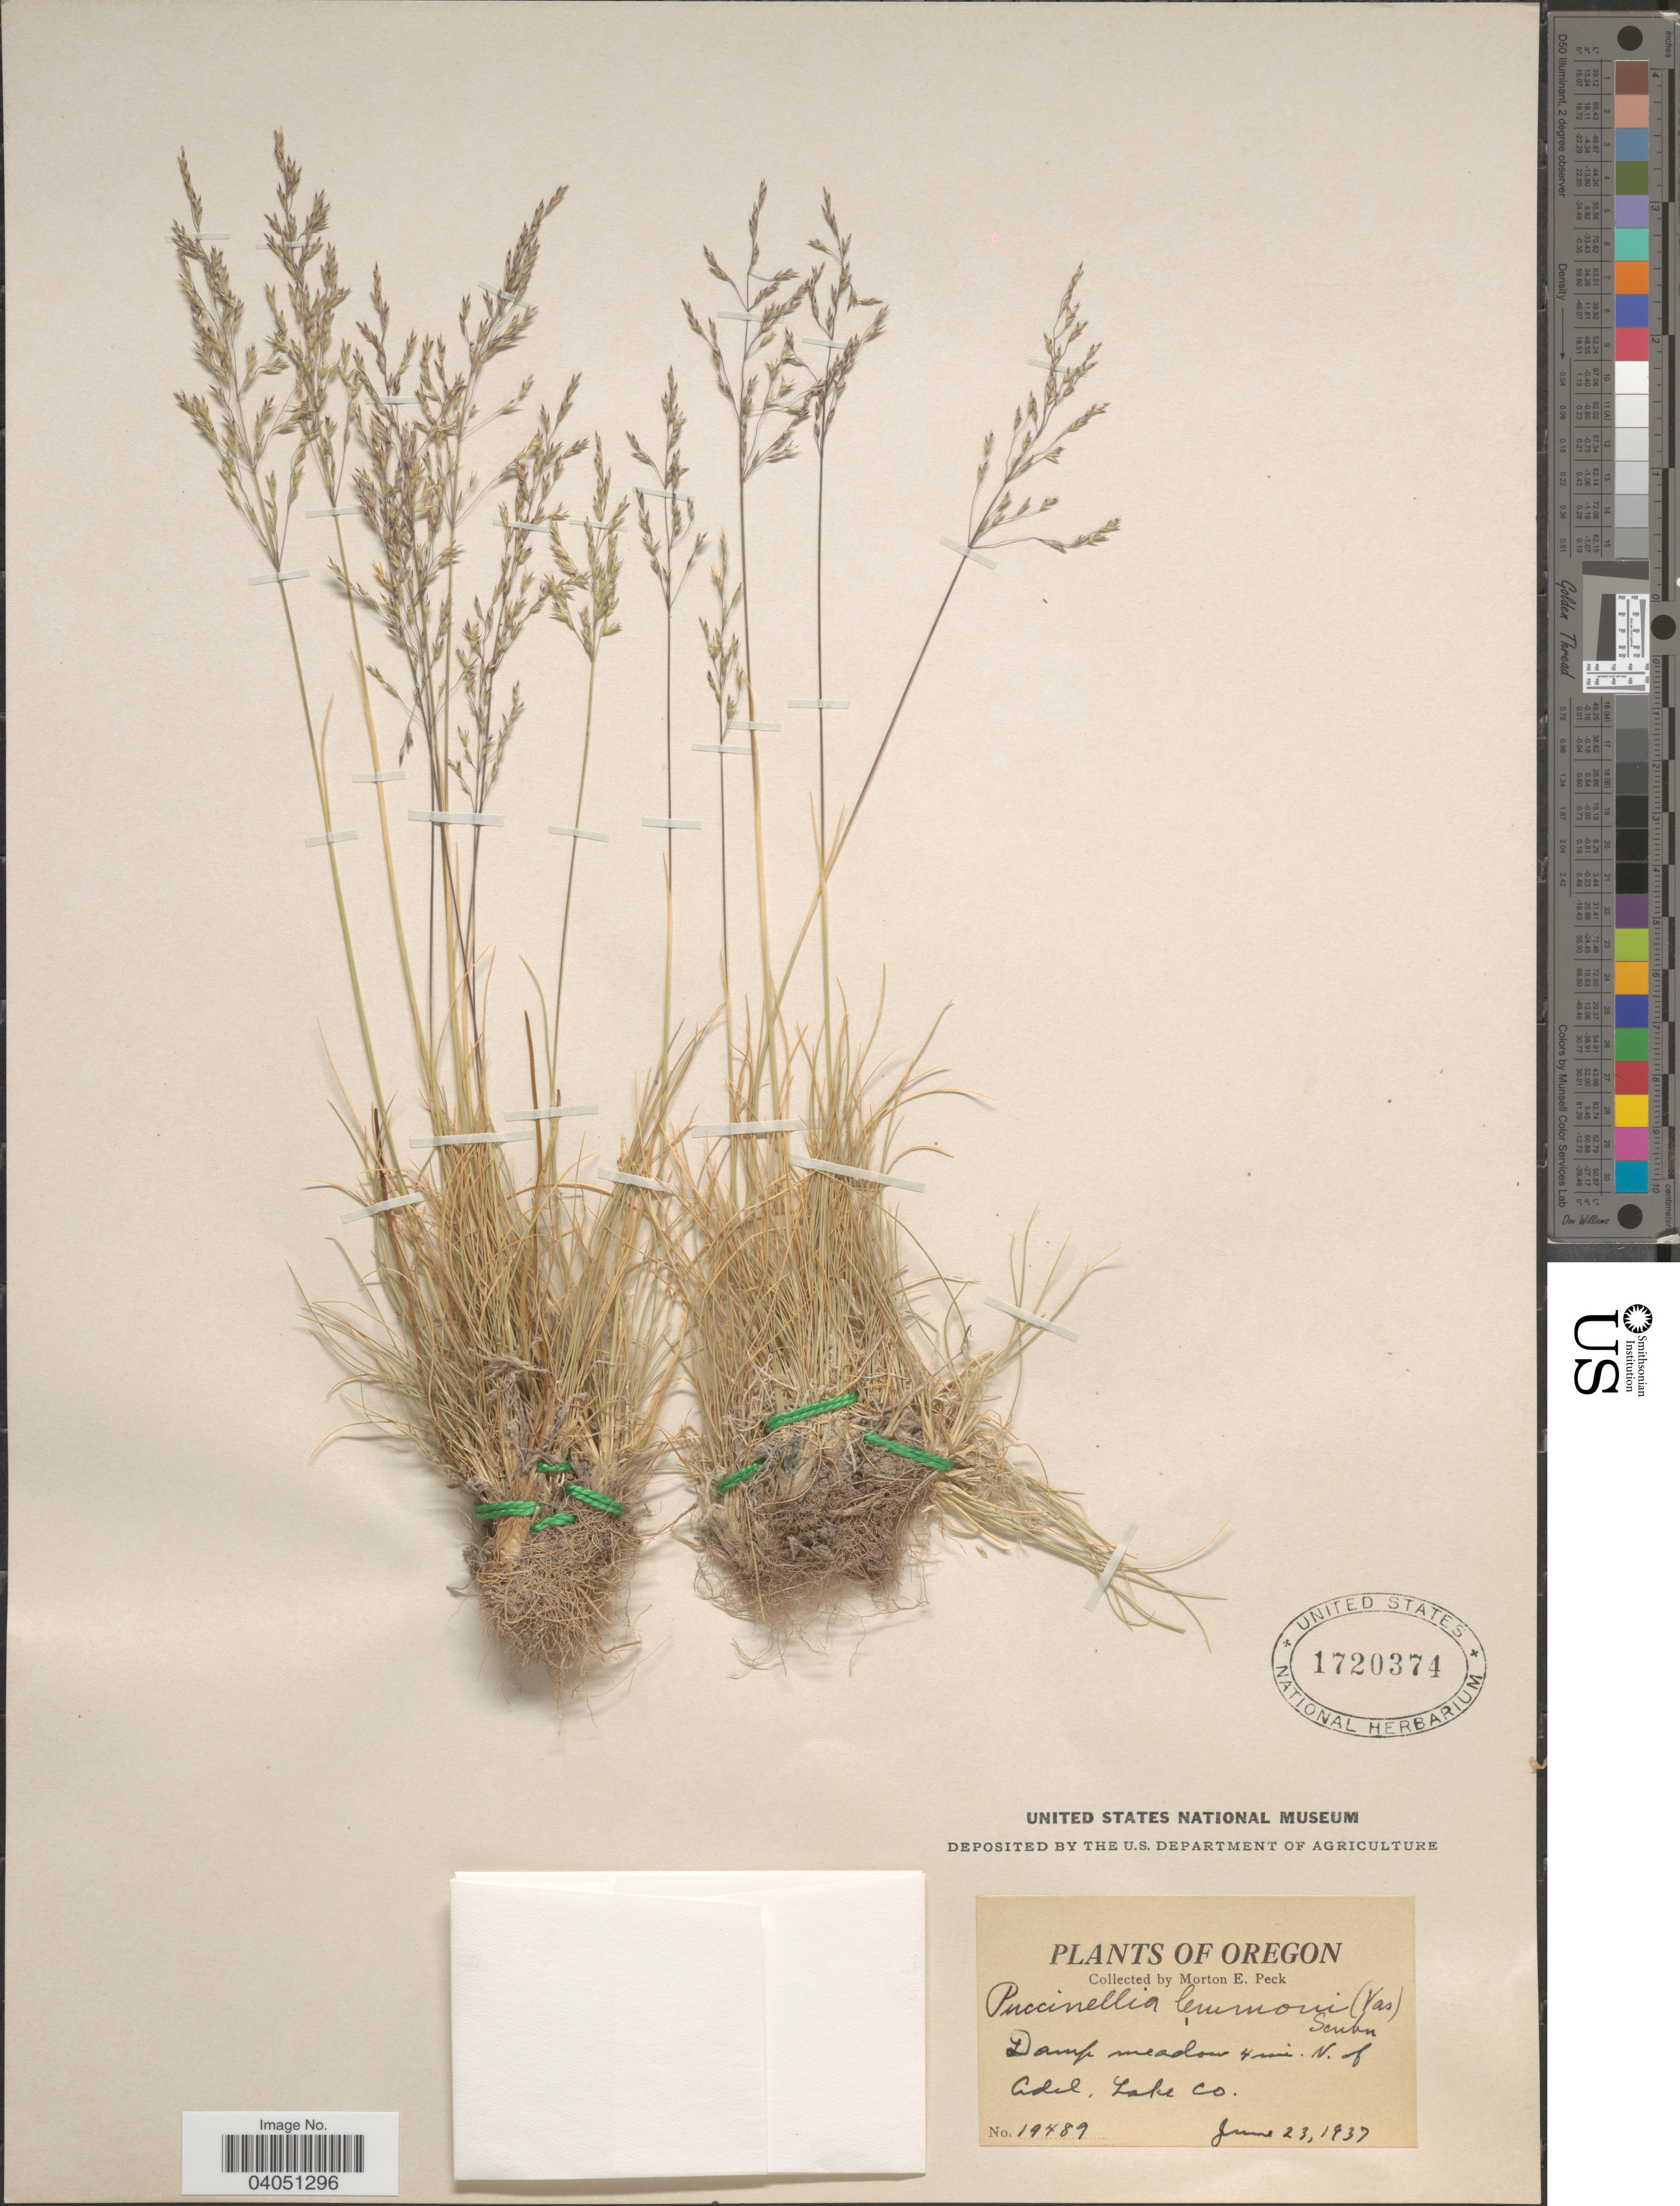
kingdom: Plantae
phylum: Tracheophyta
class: Liliopsida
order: Poales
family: Poaceae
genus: Puccinellia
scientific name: Puccinellia lemmonii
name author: (Vasey) Scribn.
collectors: M. E. Peck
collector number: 19489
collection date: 1937-06-23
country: United States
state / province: Oregon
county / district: Lake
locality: Damp meadow 4 mi. N. of Adel, Lake Co.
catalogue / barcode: US 1720374